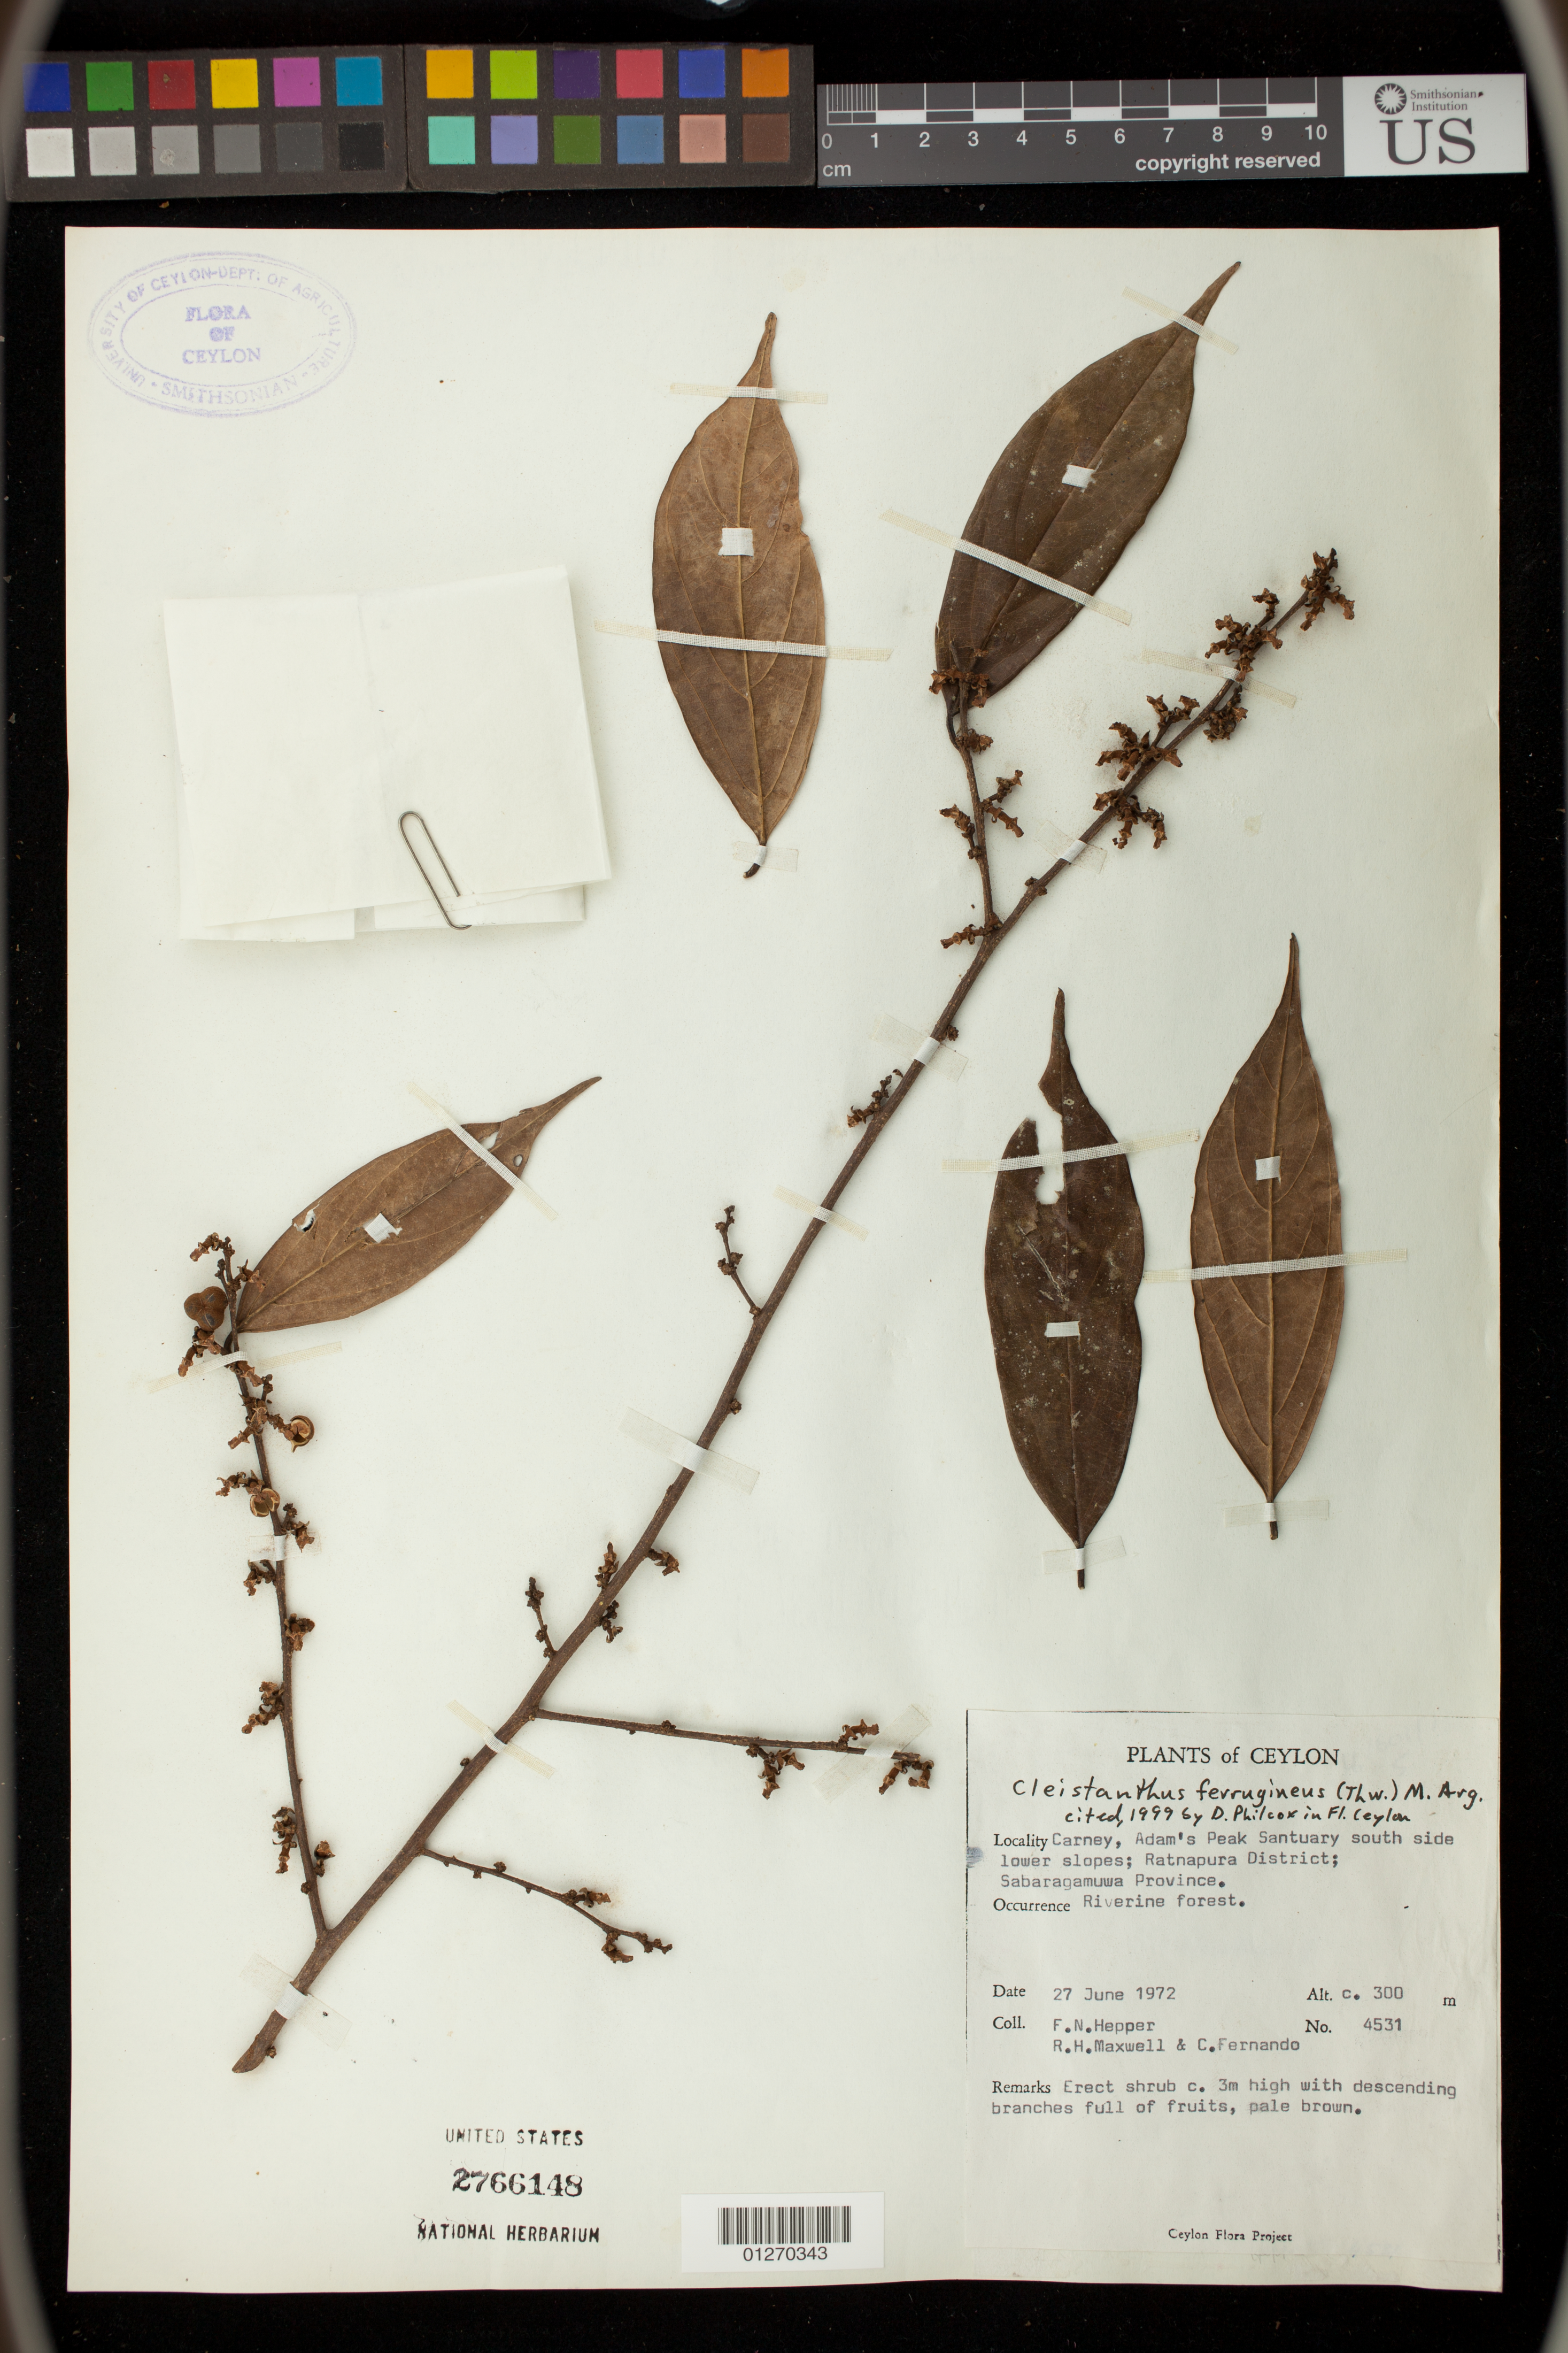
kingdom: Plantae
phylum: Tracheophyta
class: Magnoliopsida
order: Malpighiales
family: Phyllanthaceae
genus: Cleistanthus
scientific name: Cleistanthus ferrugineus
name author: (Thwaites) M. Arg.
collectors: F. Hepper, R. Maxwell & C. Fernando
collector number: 4531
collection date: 1972-06-27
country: Sri Lanka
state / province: Sabaragamuwa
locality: Carney, Adam's Peak Sanctuary south side lower slopes; Ratnapura District; Sabaragamuwa Province.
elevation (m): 300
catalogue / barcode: US 2766148